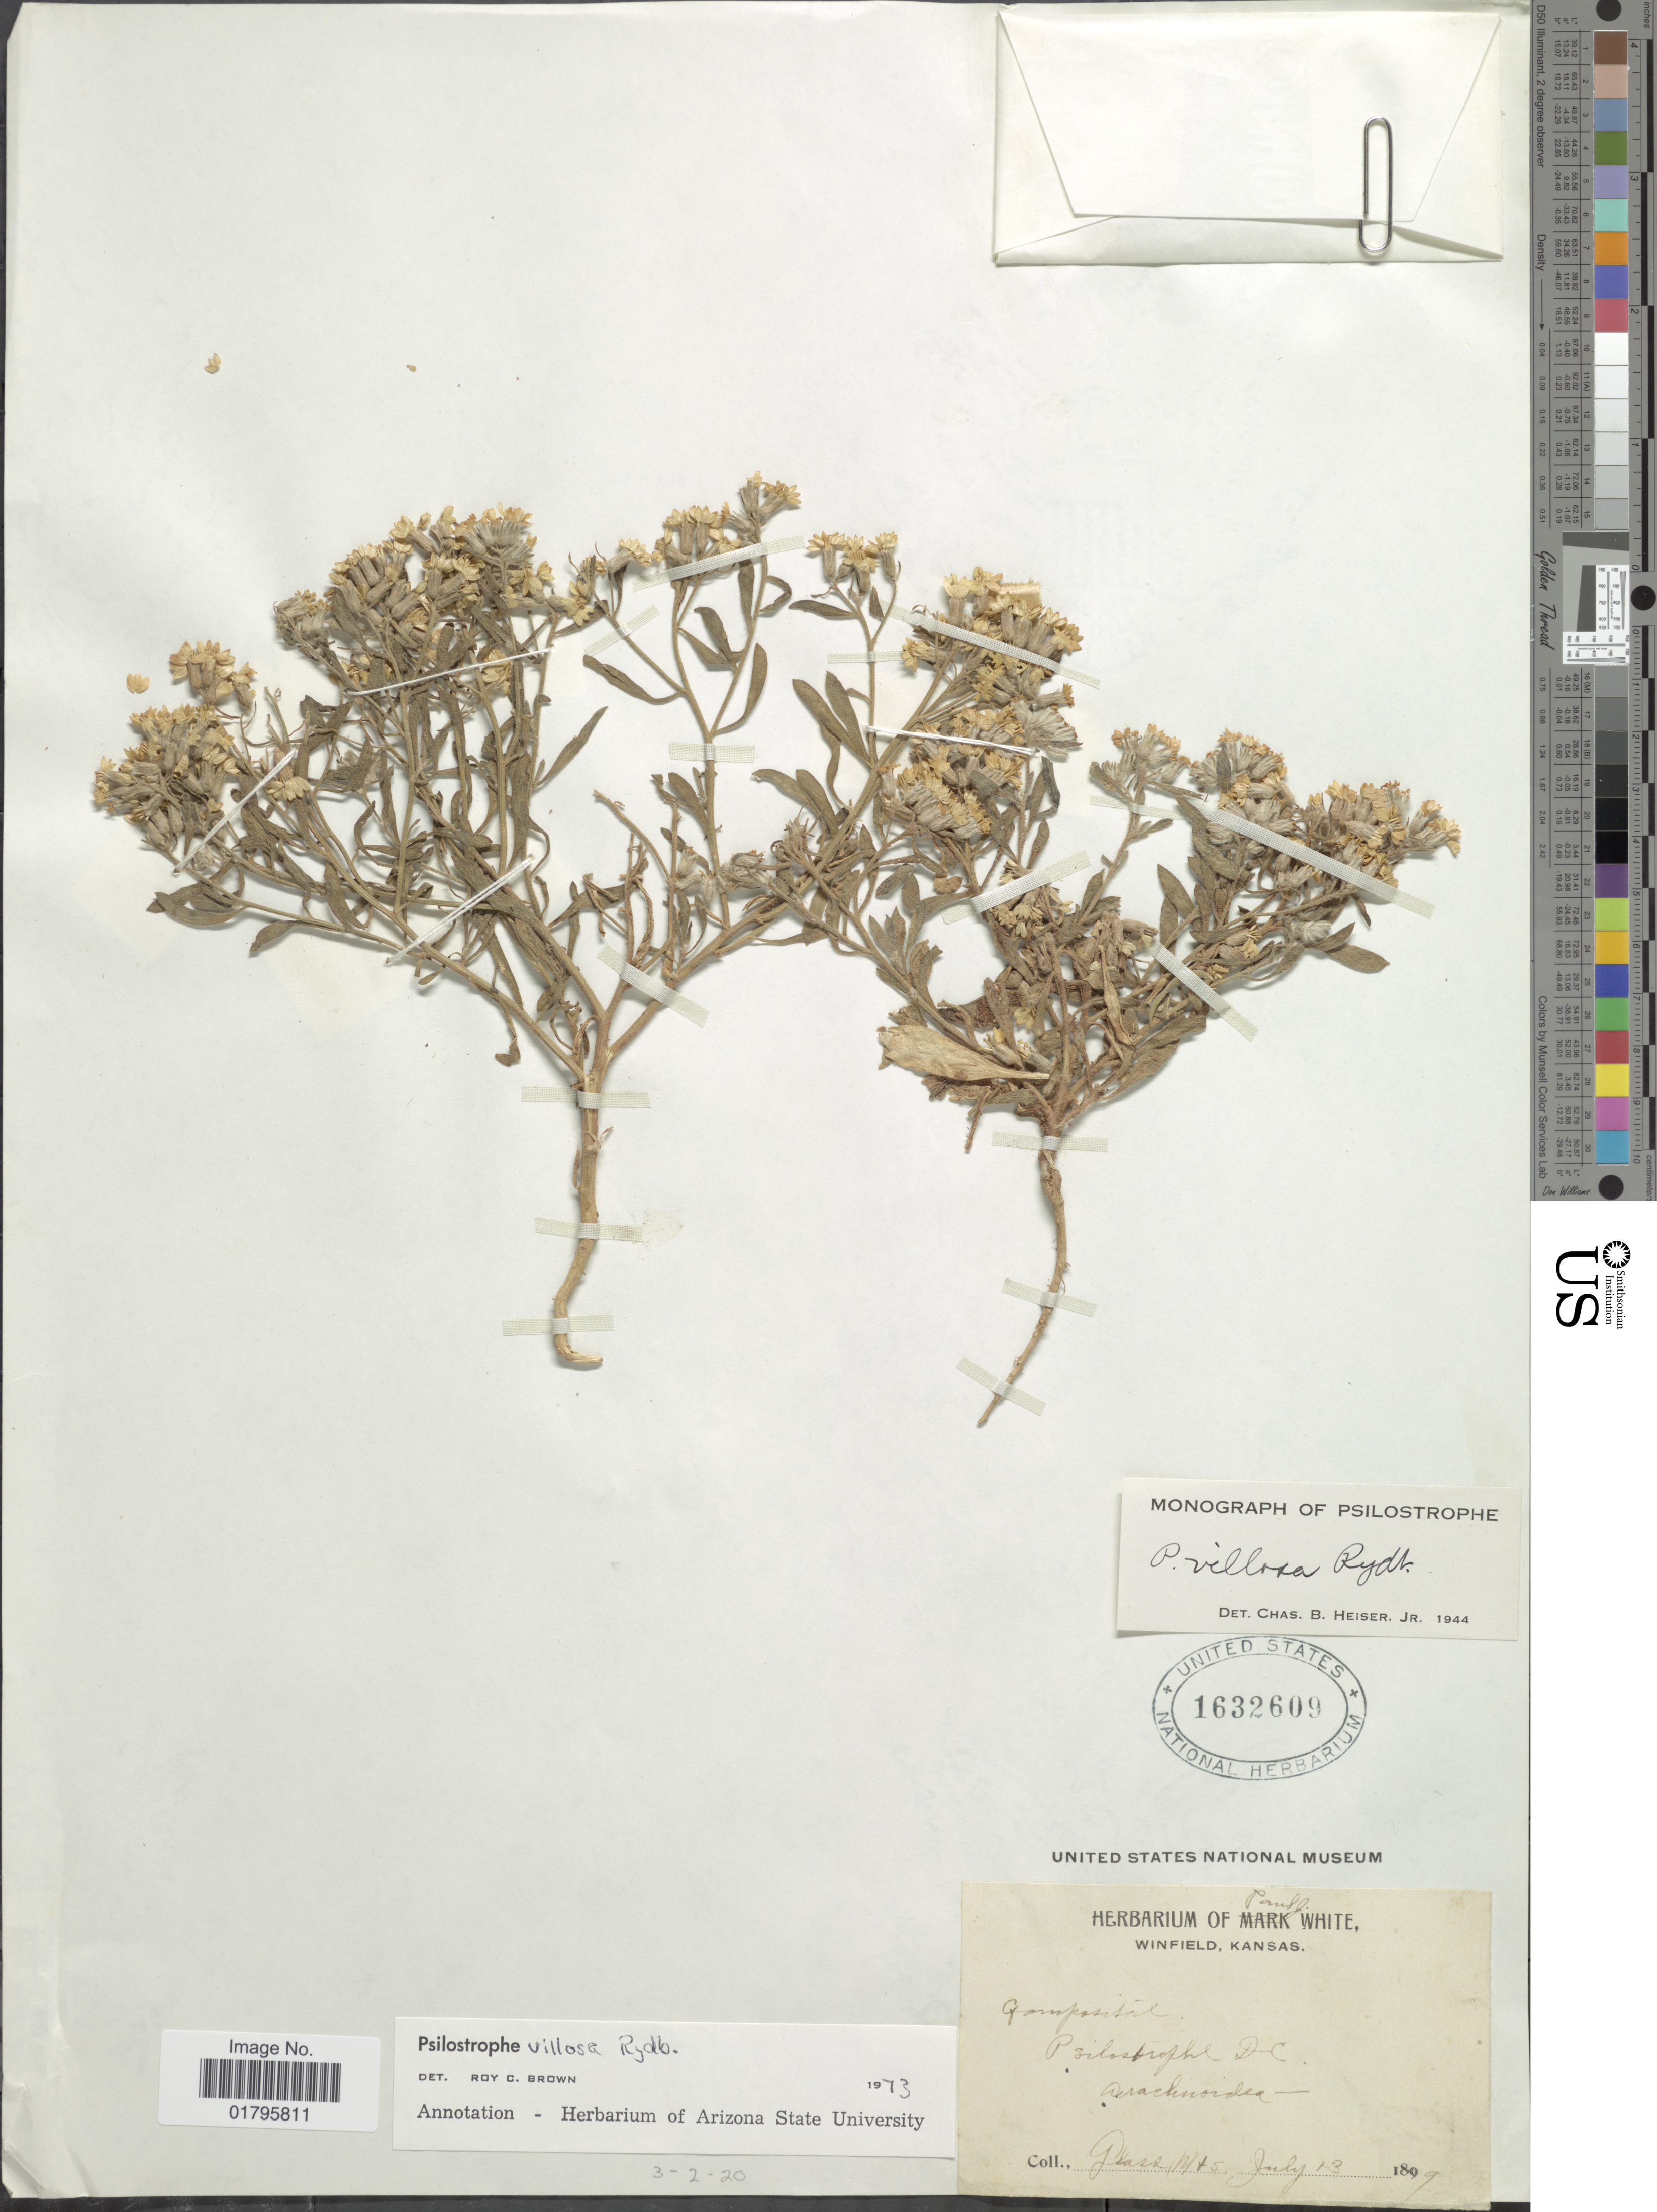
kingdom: Plantae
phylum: Tracheophyta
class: Magnoliopsida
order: Asterales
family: Asteraceae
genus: Psilostrophe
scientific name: Psilostrophe villosa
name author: Rydb. ex Britton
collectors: P. J. White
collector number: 45*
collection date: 1899-07-13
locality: Arachundea [interpreted]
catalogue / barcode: US 1632609